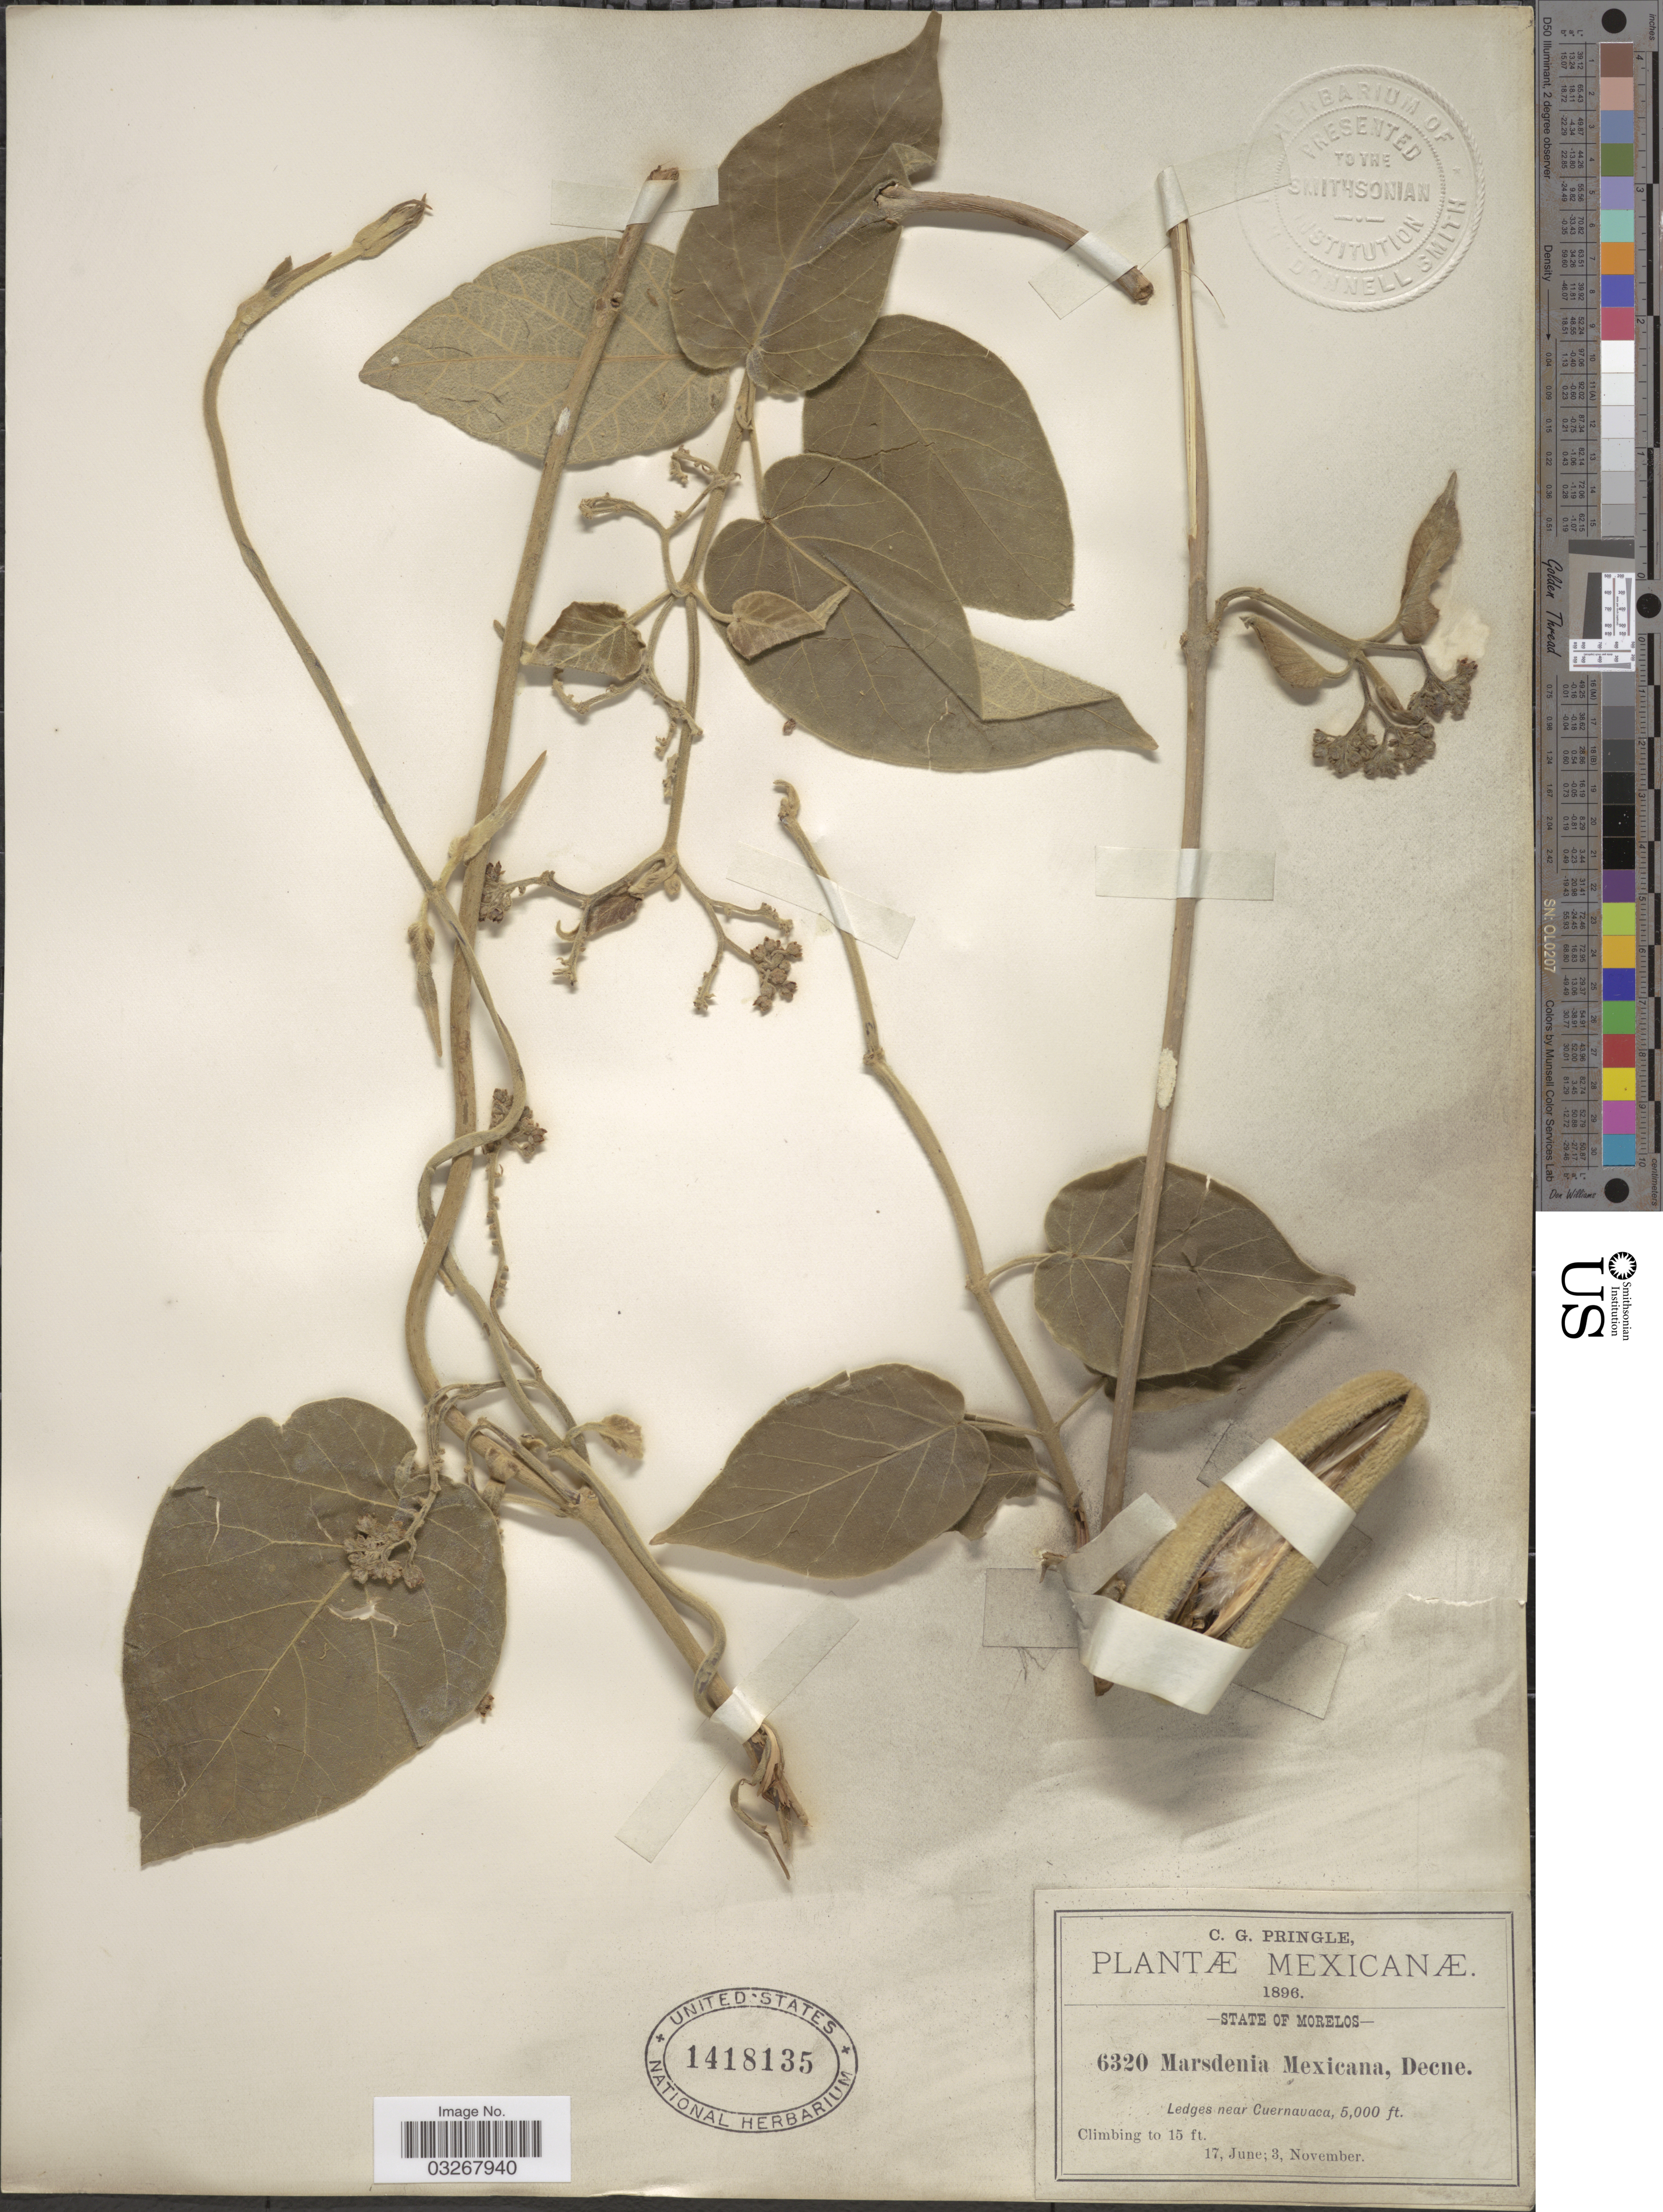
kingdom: Plantae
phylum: Tracheophyta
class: Magnoliopsida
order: Gentianales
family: Apocynaceae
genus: Marsdenia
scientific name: Marsdenia mexicana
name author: Decne.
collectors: C. G. Pringle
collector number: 6320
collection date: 1896-06-17/1896-11-03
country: Mexico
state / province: Morelos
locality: Ledges near Cuernavaca.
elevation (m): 1524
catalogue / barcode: US 1418135